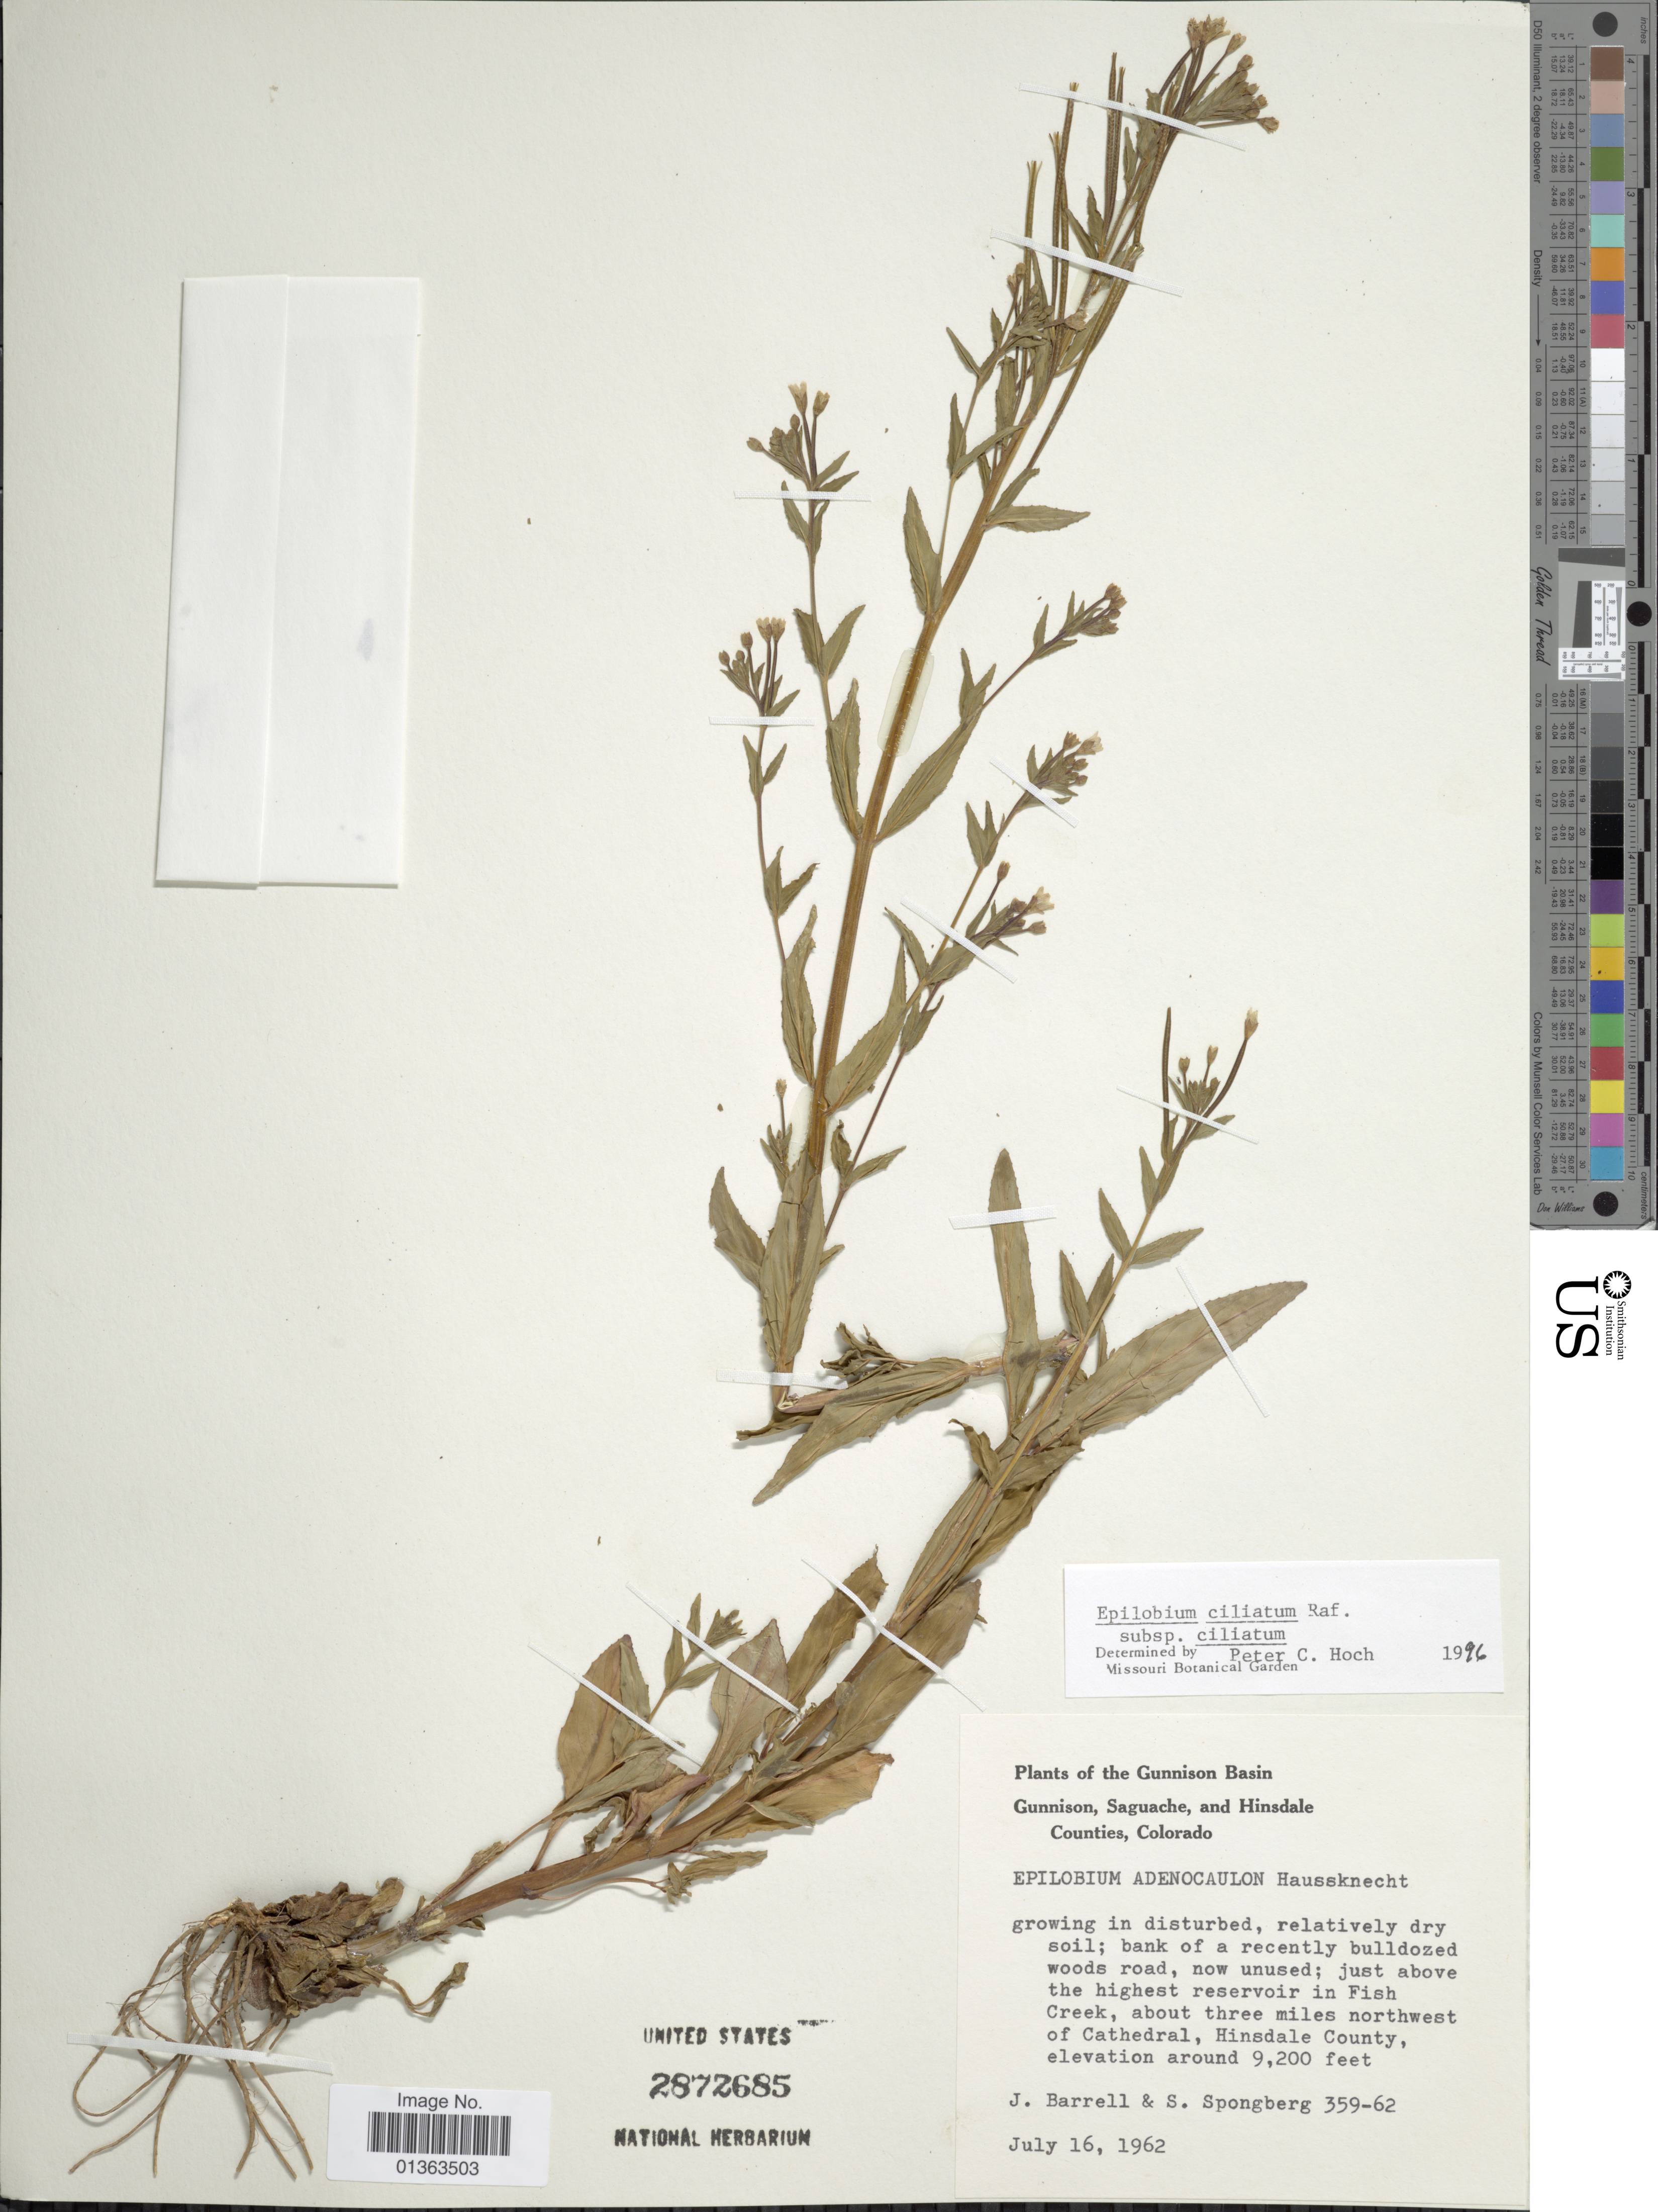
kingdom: Plantae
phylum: Tracheophyta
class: Magnoliopsida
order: Myrtales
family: Onagraceae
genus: Epilobium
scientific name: Epilobium ciliatum subsp. ciliatum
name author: Raf.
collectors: J. Barrell & S. A.Spongberg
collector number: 359-62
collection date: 1962-07-16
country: United States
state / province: Colorado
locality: Gunnison, Saguache, and Hinsdale Counties. Just above the highest reservoir in Fish Creek, about three miles northwest of Cathedral, Hinsdale County.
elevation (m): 2804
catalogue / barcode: US 2872685